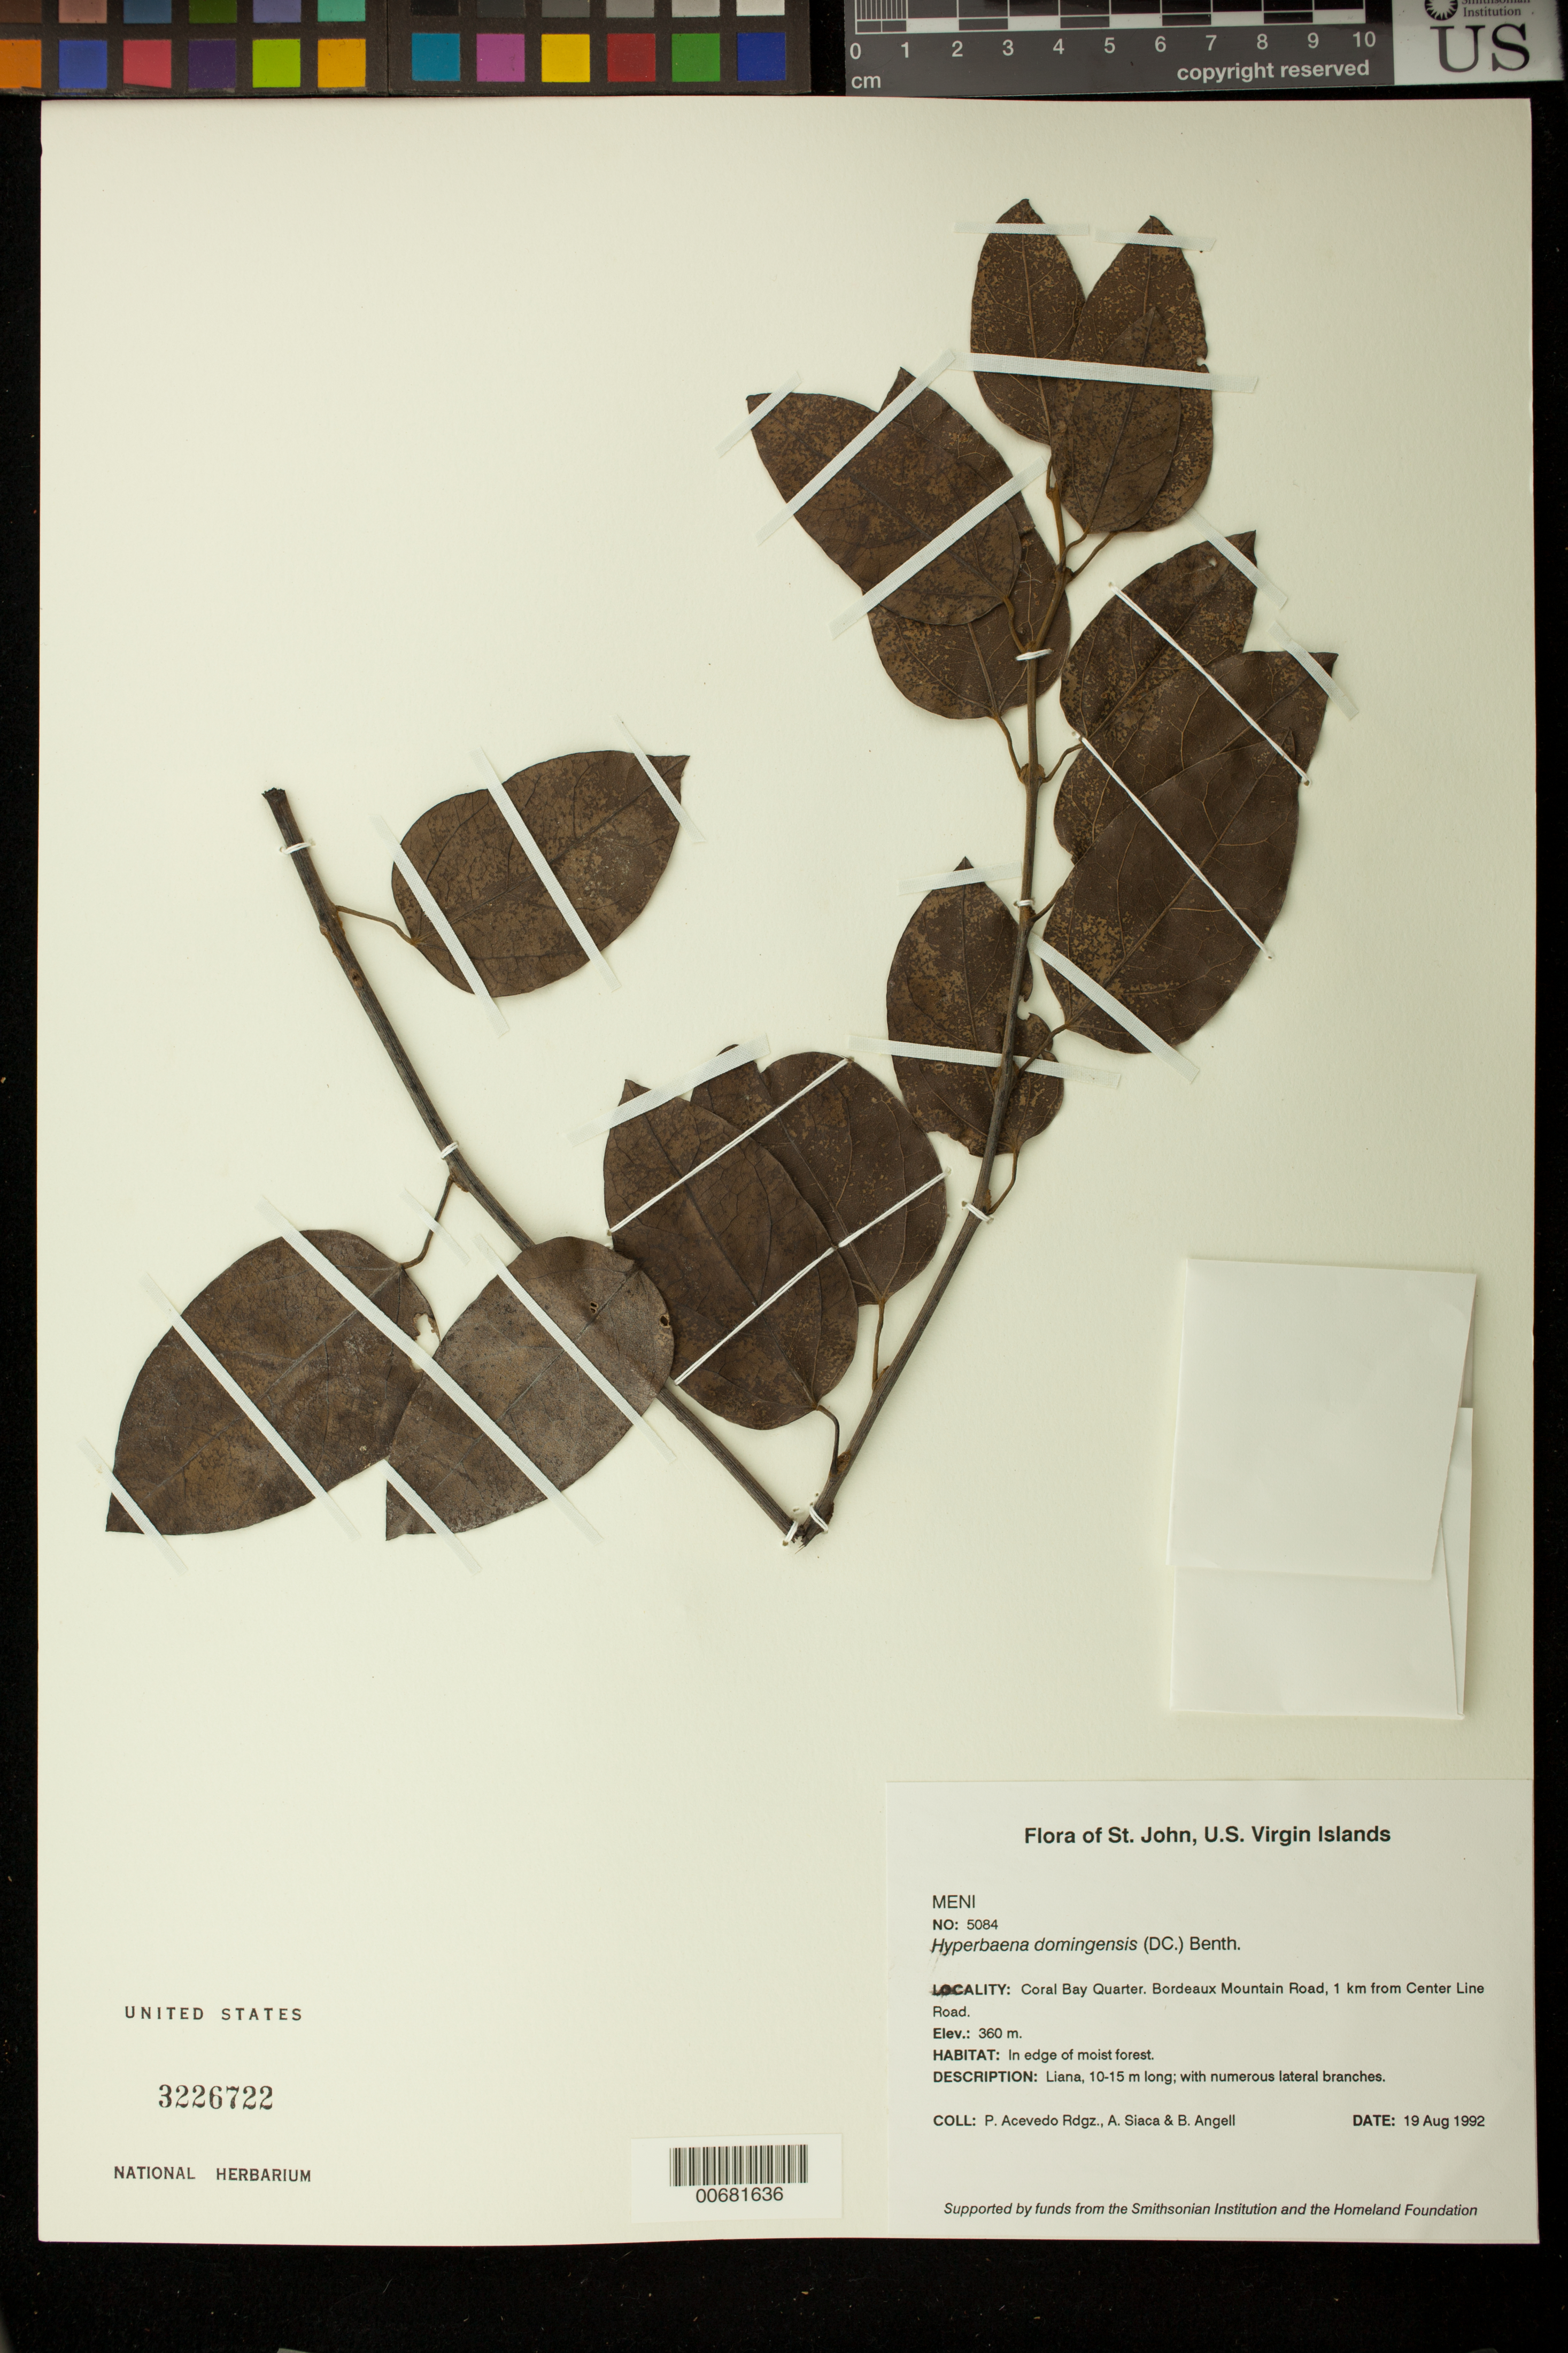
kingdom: Plantae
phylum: Tracheophyta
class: Magnoliopsida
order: Ranunculales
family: Menispermaceae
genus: Hyperbaena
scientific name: Hyperbaena domingensis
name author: (DC.) Benth.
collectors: P. Acevedo-Rodr., A. Siaca & Bobbi Angell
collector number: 5084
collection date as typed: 19 Aug 1992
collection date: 1992-08-19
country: U.S. Virgin Islands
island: St. John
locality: Coral Bay Quarter; along dirt road to Bordeaux Mountain., 1 km from Center Line Road.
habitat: In edge of moist forest.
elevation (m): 360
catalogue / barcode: US 3226722